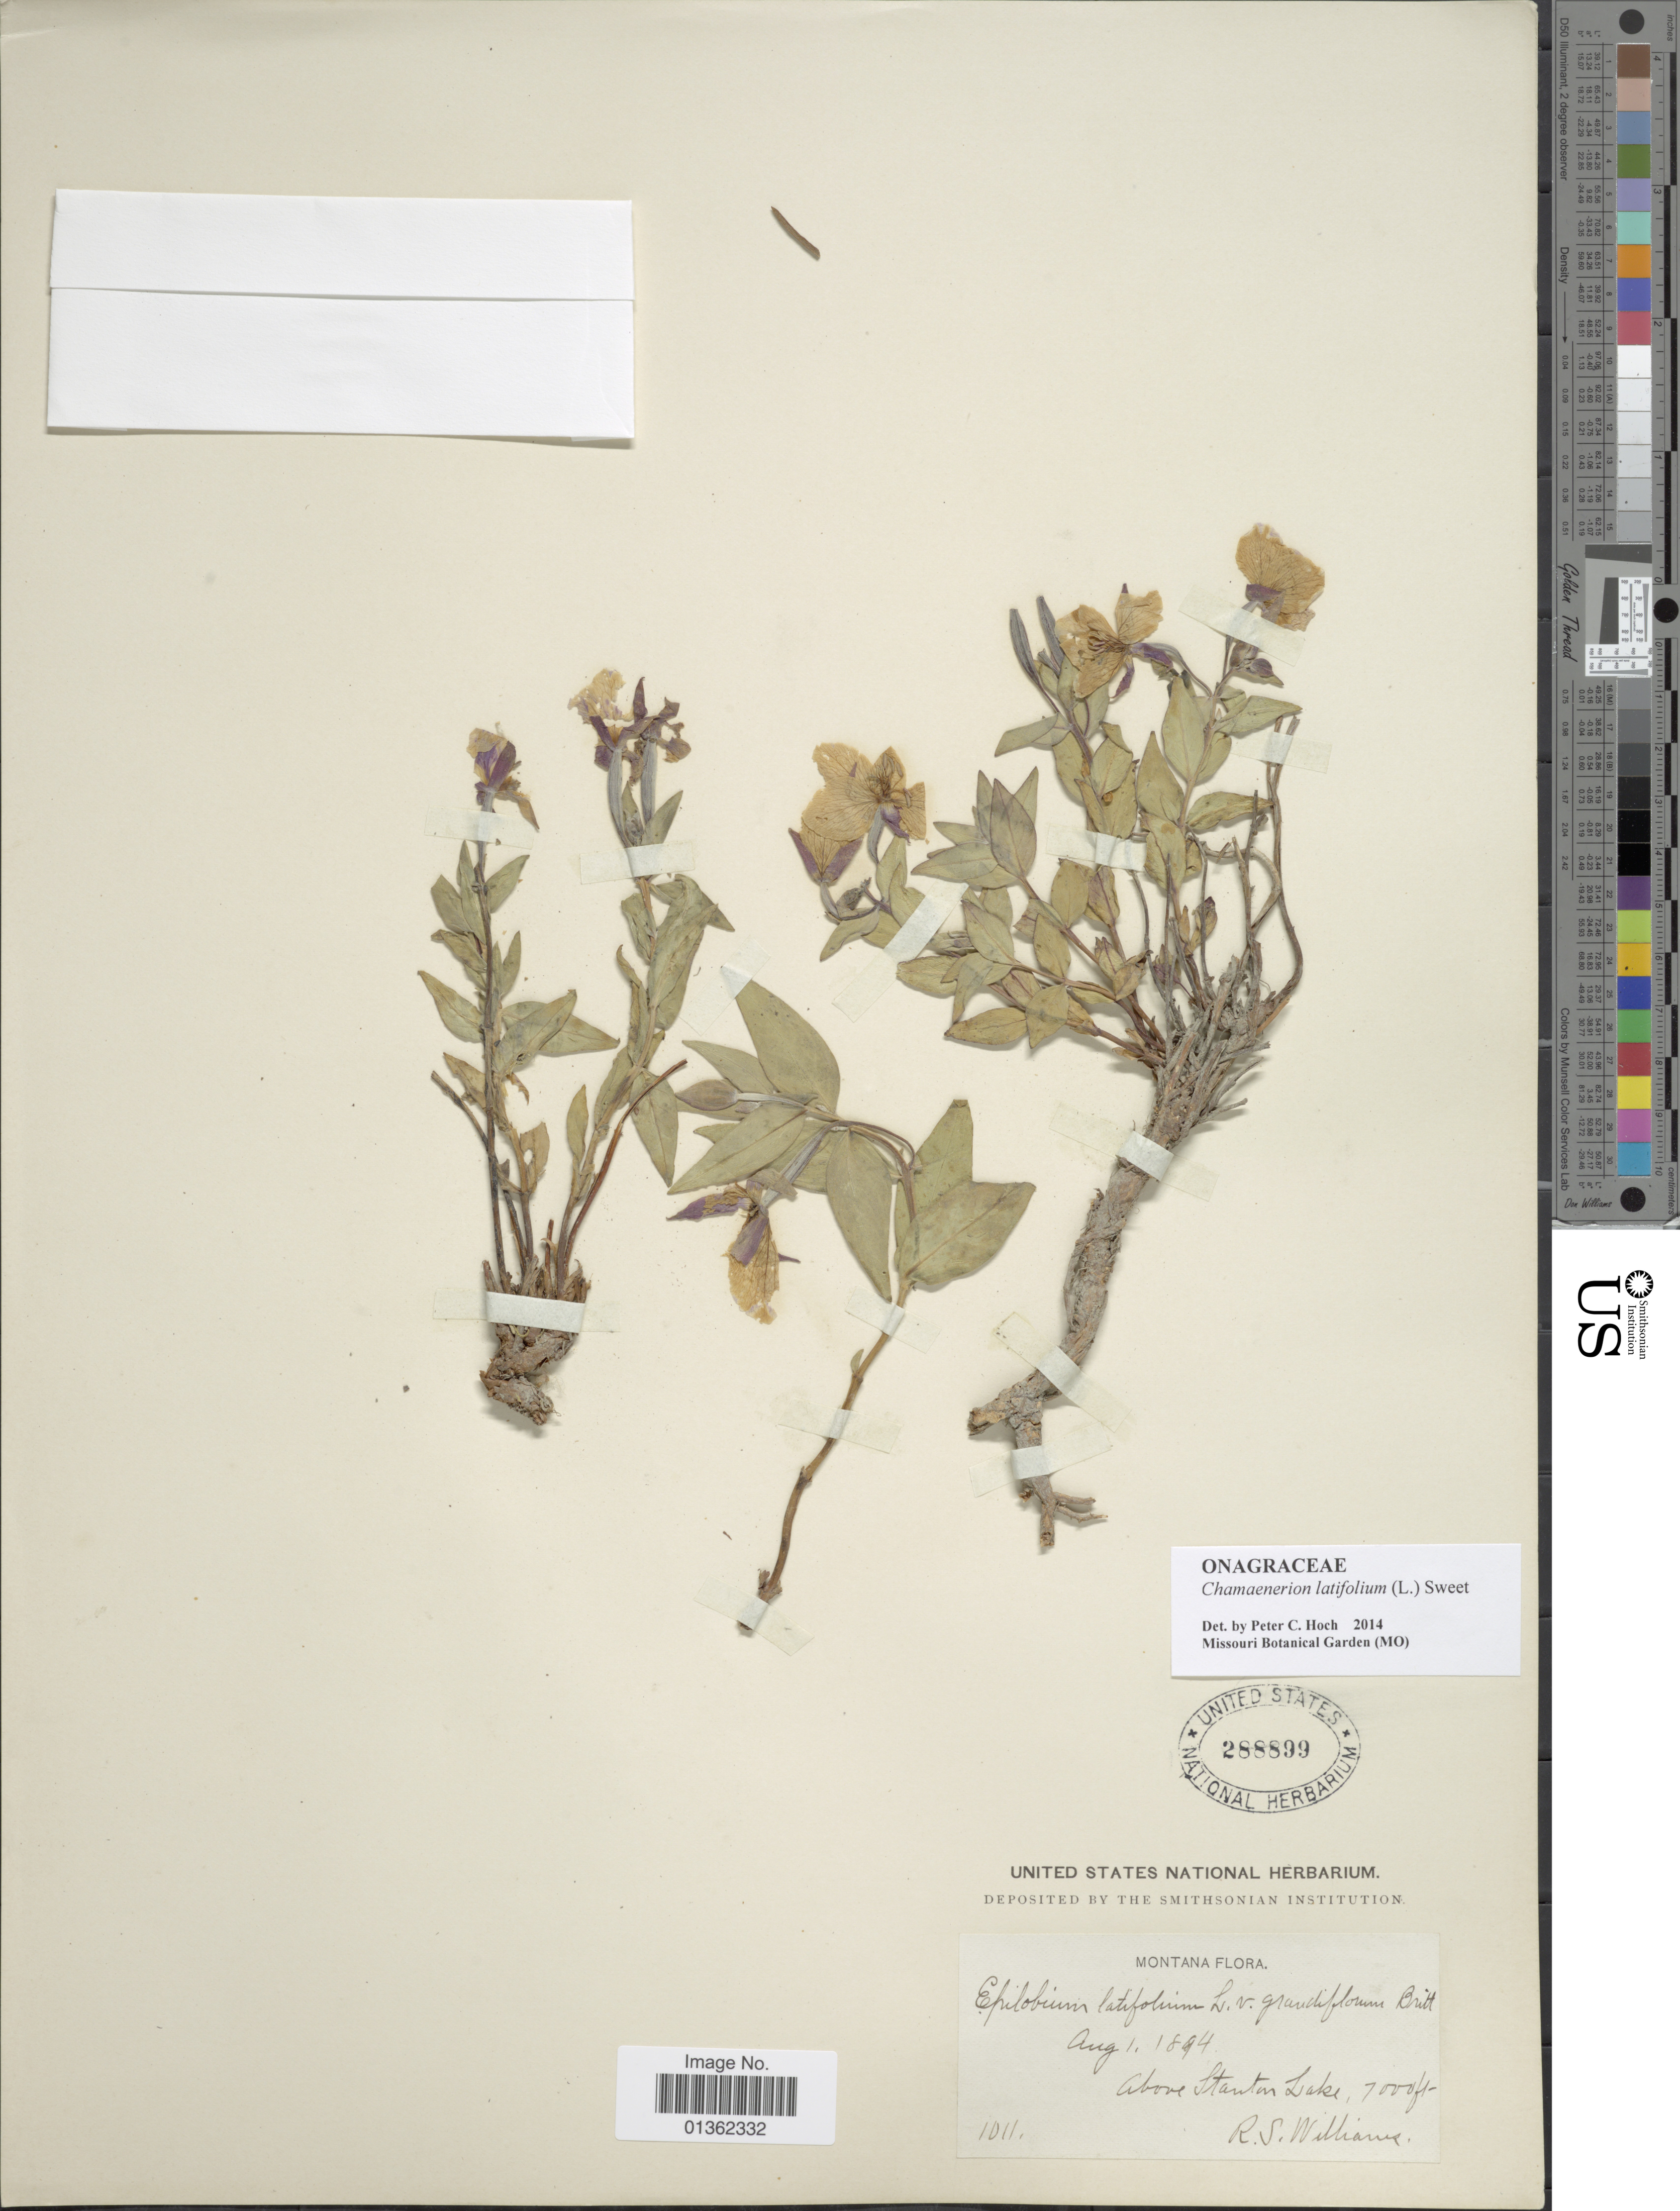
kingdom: Plantae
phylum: Tracheophyta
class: Magnoliopsida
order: Myrtales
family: Onagraceae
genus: Chamaenerion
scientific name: Chamaenerion latifolium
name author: (L.) Th. Fr. & Lange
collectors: R. S. Williams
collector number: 1011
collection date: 1894-08-01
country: United States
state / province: Montana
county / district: Flathead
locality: Above Stanton Lake.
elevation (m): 2134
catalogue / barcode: US 288899